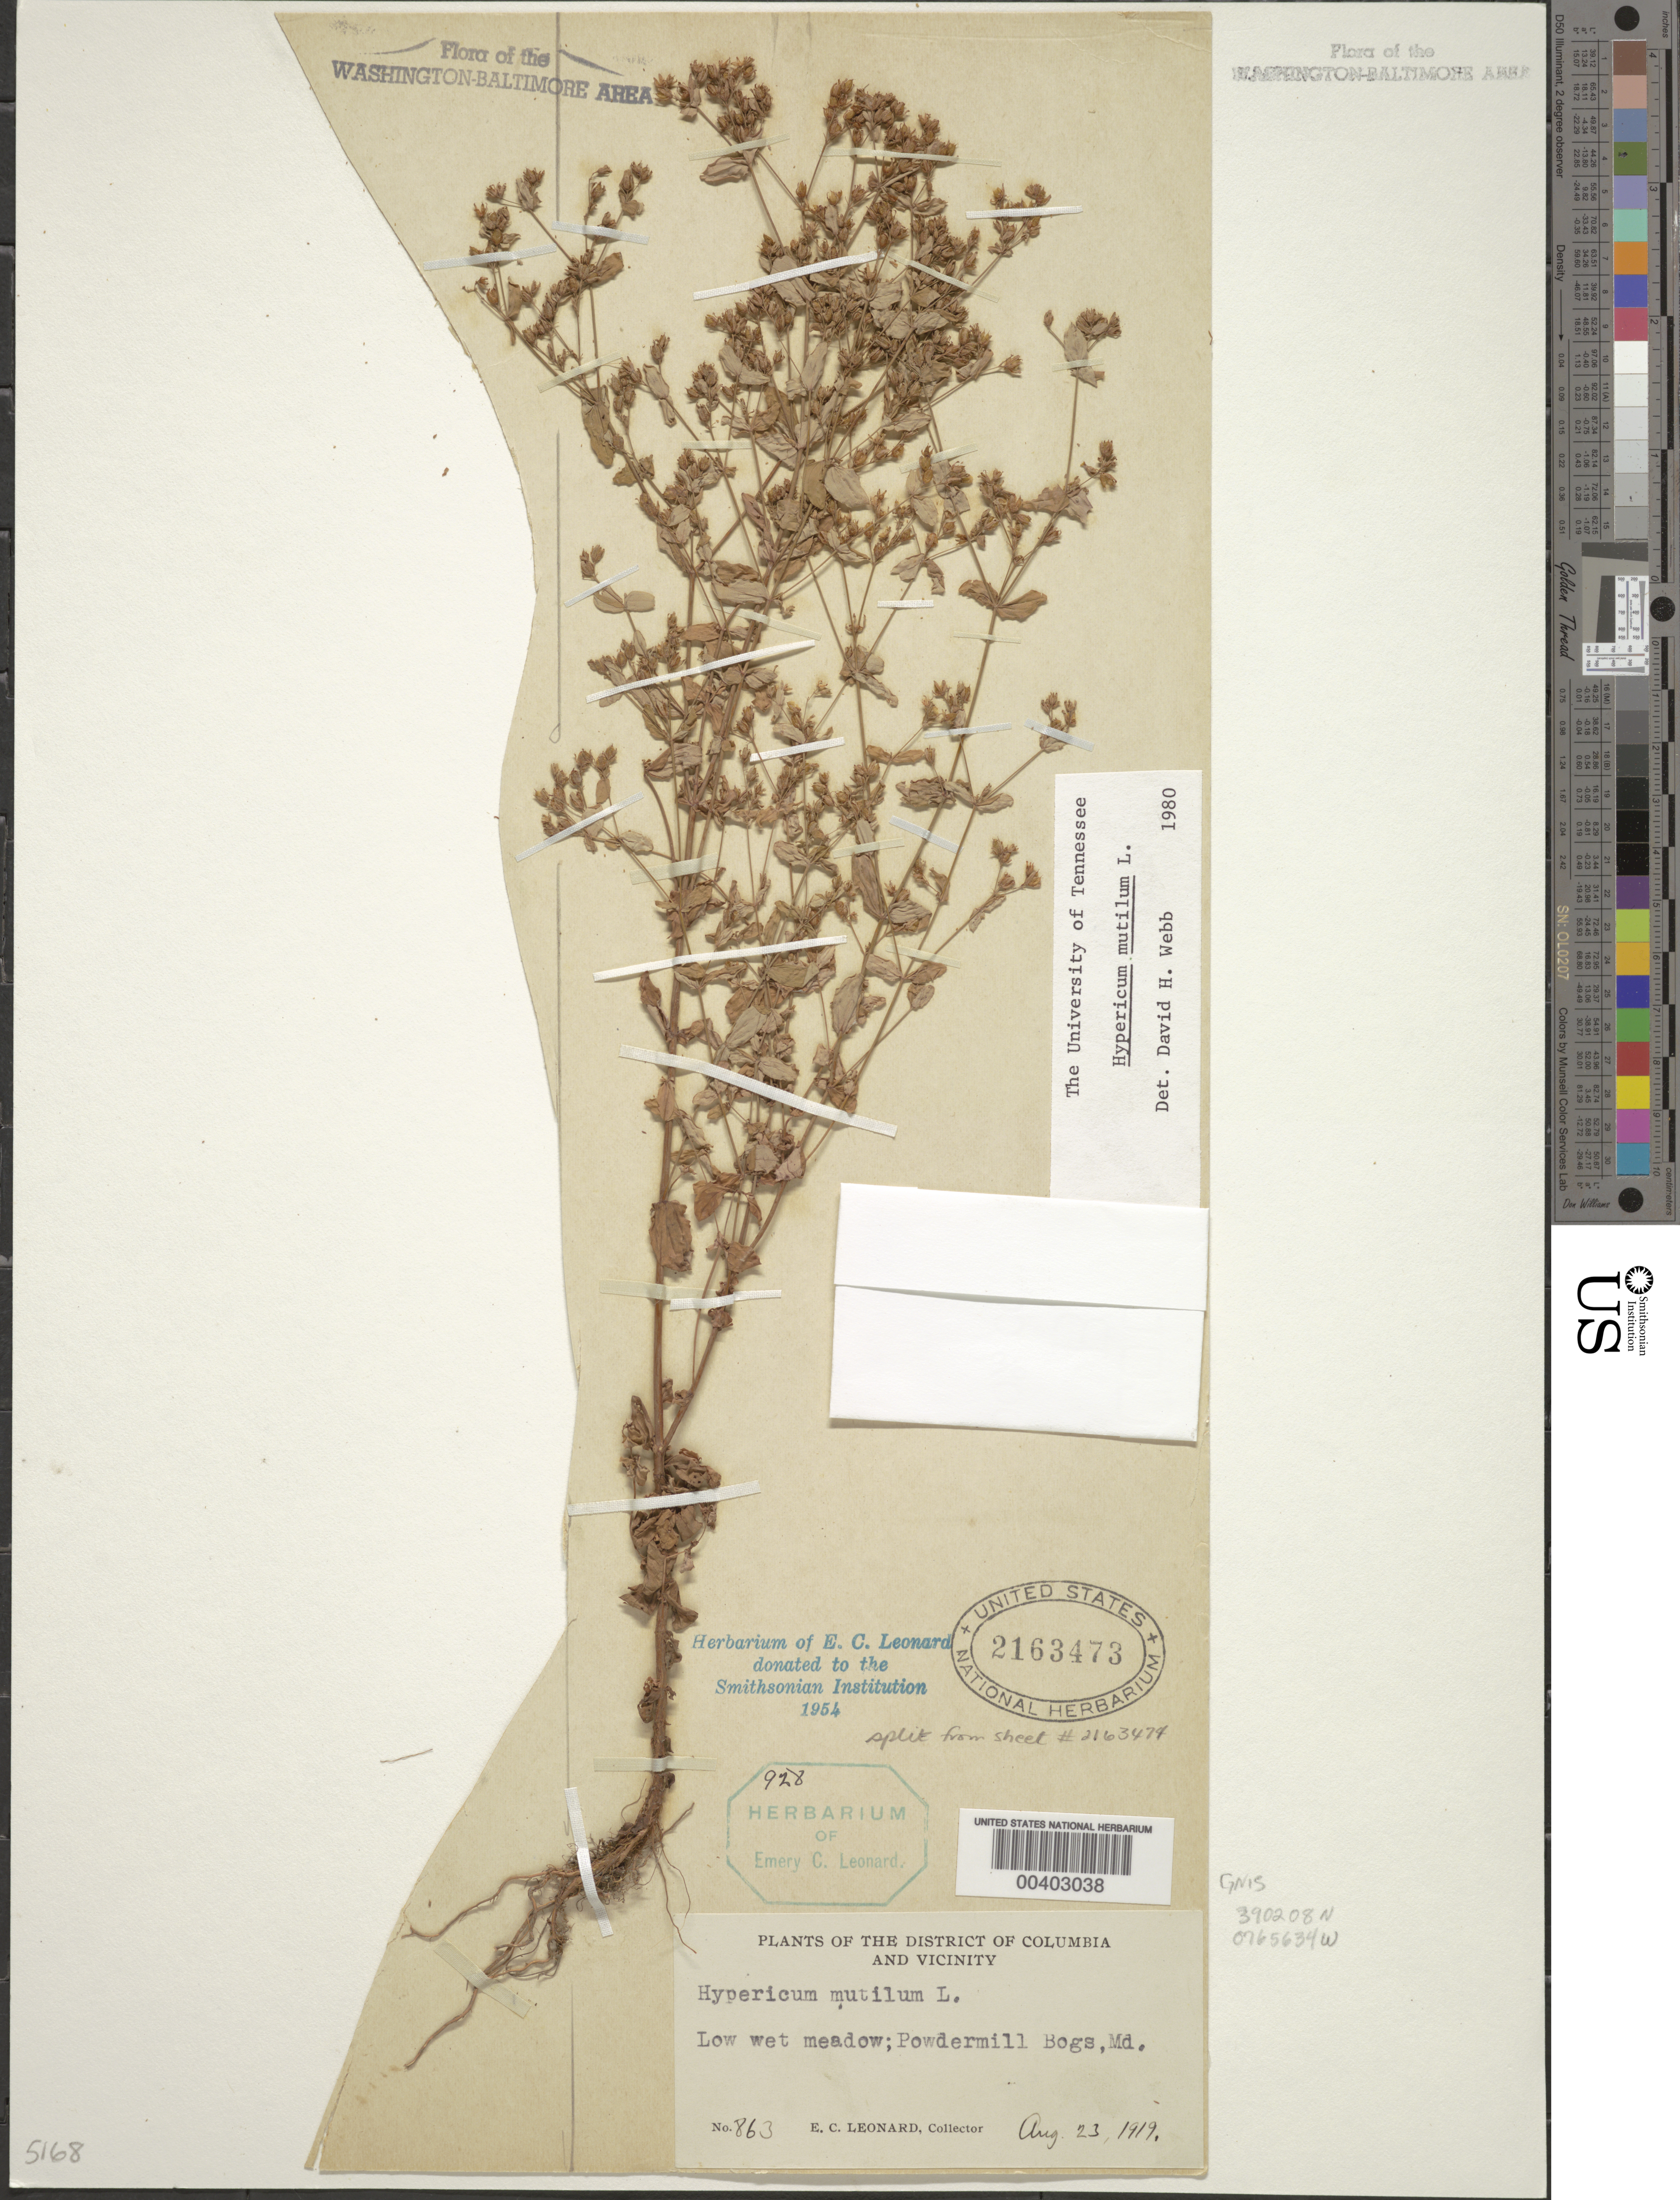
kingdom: Plantae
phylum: Tracheophyta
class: Magnoliopsida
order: Malpighiales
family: Hypericaceae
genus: Hypericum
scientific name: Hypericum mutilum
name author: L.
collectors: E. C. Leonard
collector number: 863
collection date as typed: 23 Aug 1919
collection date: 1919-08-23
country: United States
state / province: Maryland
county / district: Prince George's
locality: Powdermill Bogs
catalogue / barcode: US 2163473